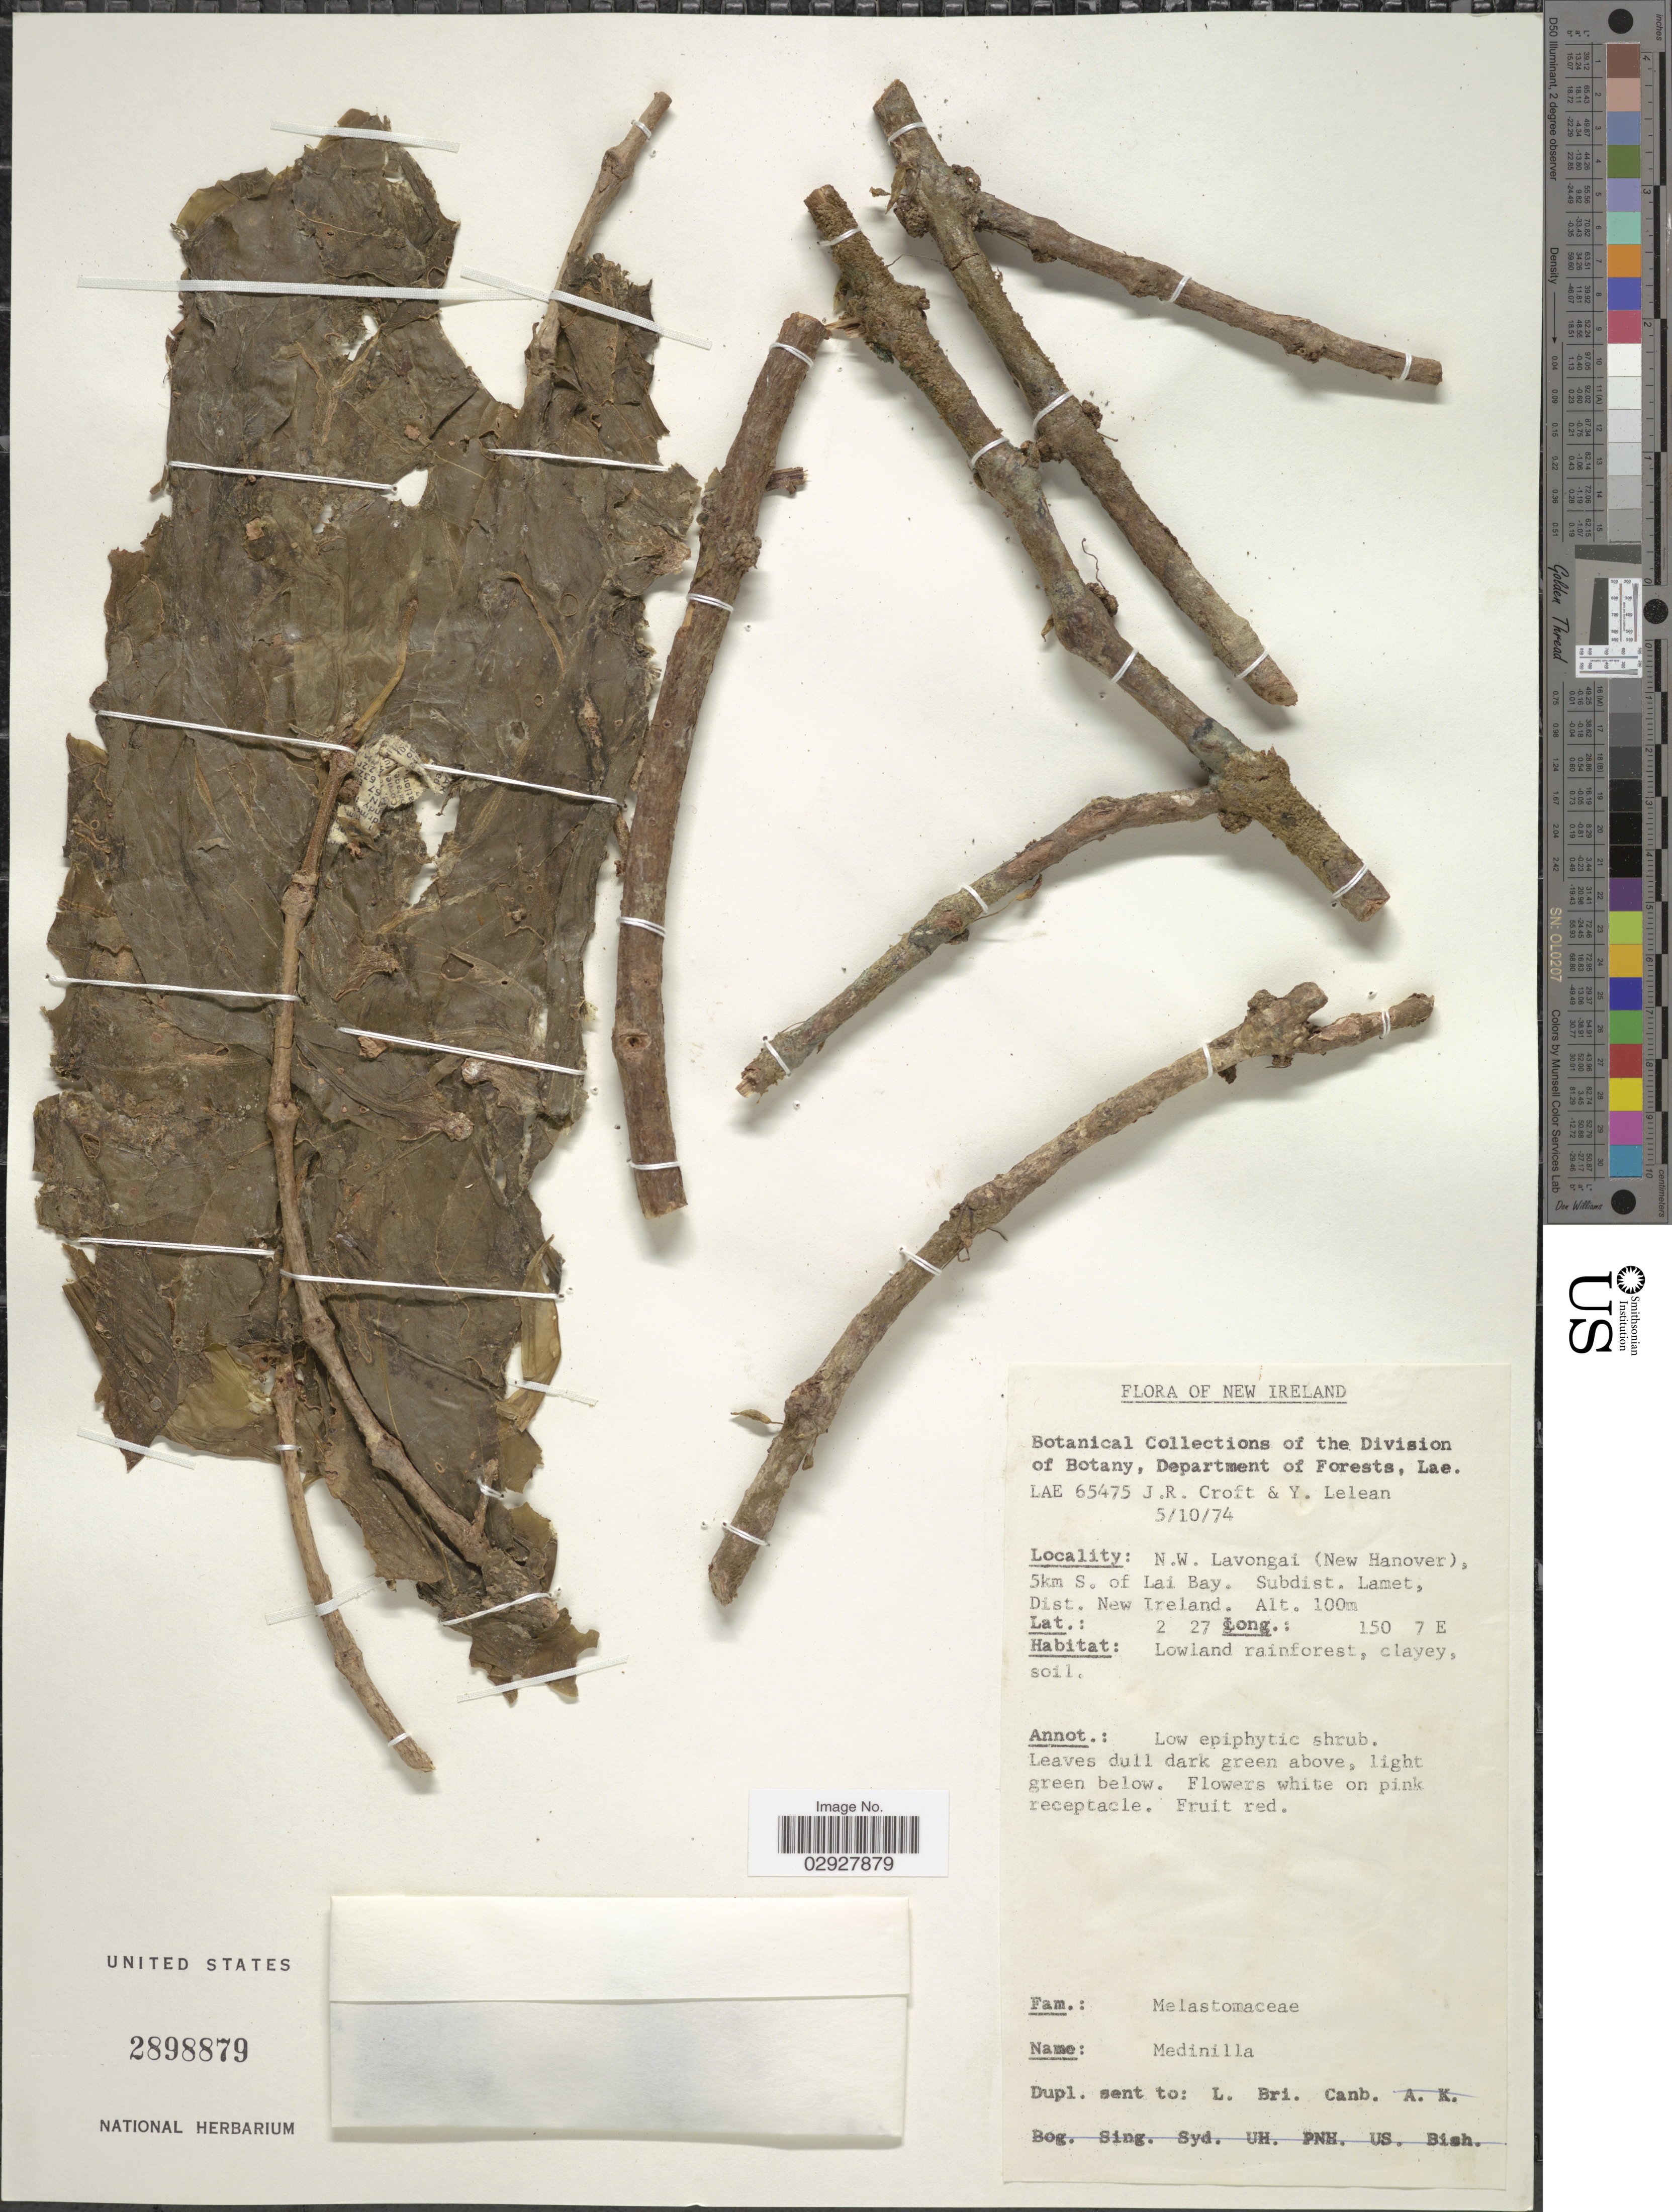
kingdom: Plantae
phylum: Tracheophyta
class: Magnoliopsida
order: Myrtales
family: Melastomataceae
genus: Medinilla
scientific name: Medinilla sp.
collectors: J. R. Croft & Y. Lelean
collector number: LAE 65475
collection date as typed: Transcribed d/m/y: 5/10/74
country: Papua New Guinea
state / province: New Ireland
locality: N.W. Lavongai (New Hanover), 5km S. of Lai Bay, Subdist. Lamet, Dist. New Ireland.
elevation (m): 100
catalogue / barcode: US 2898879